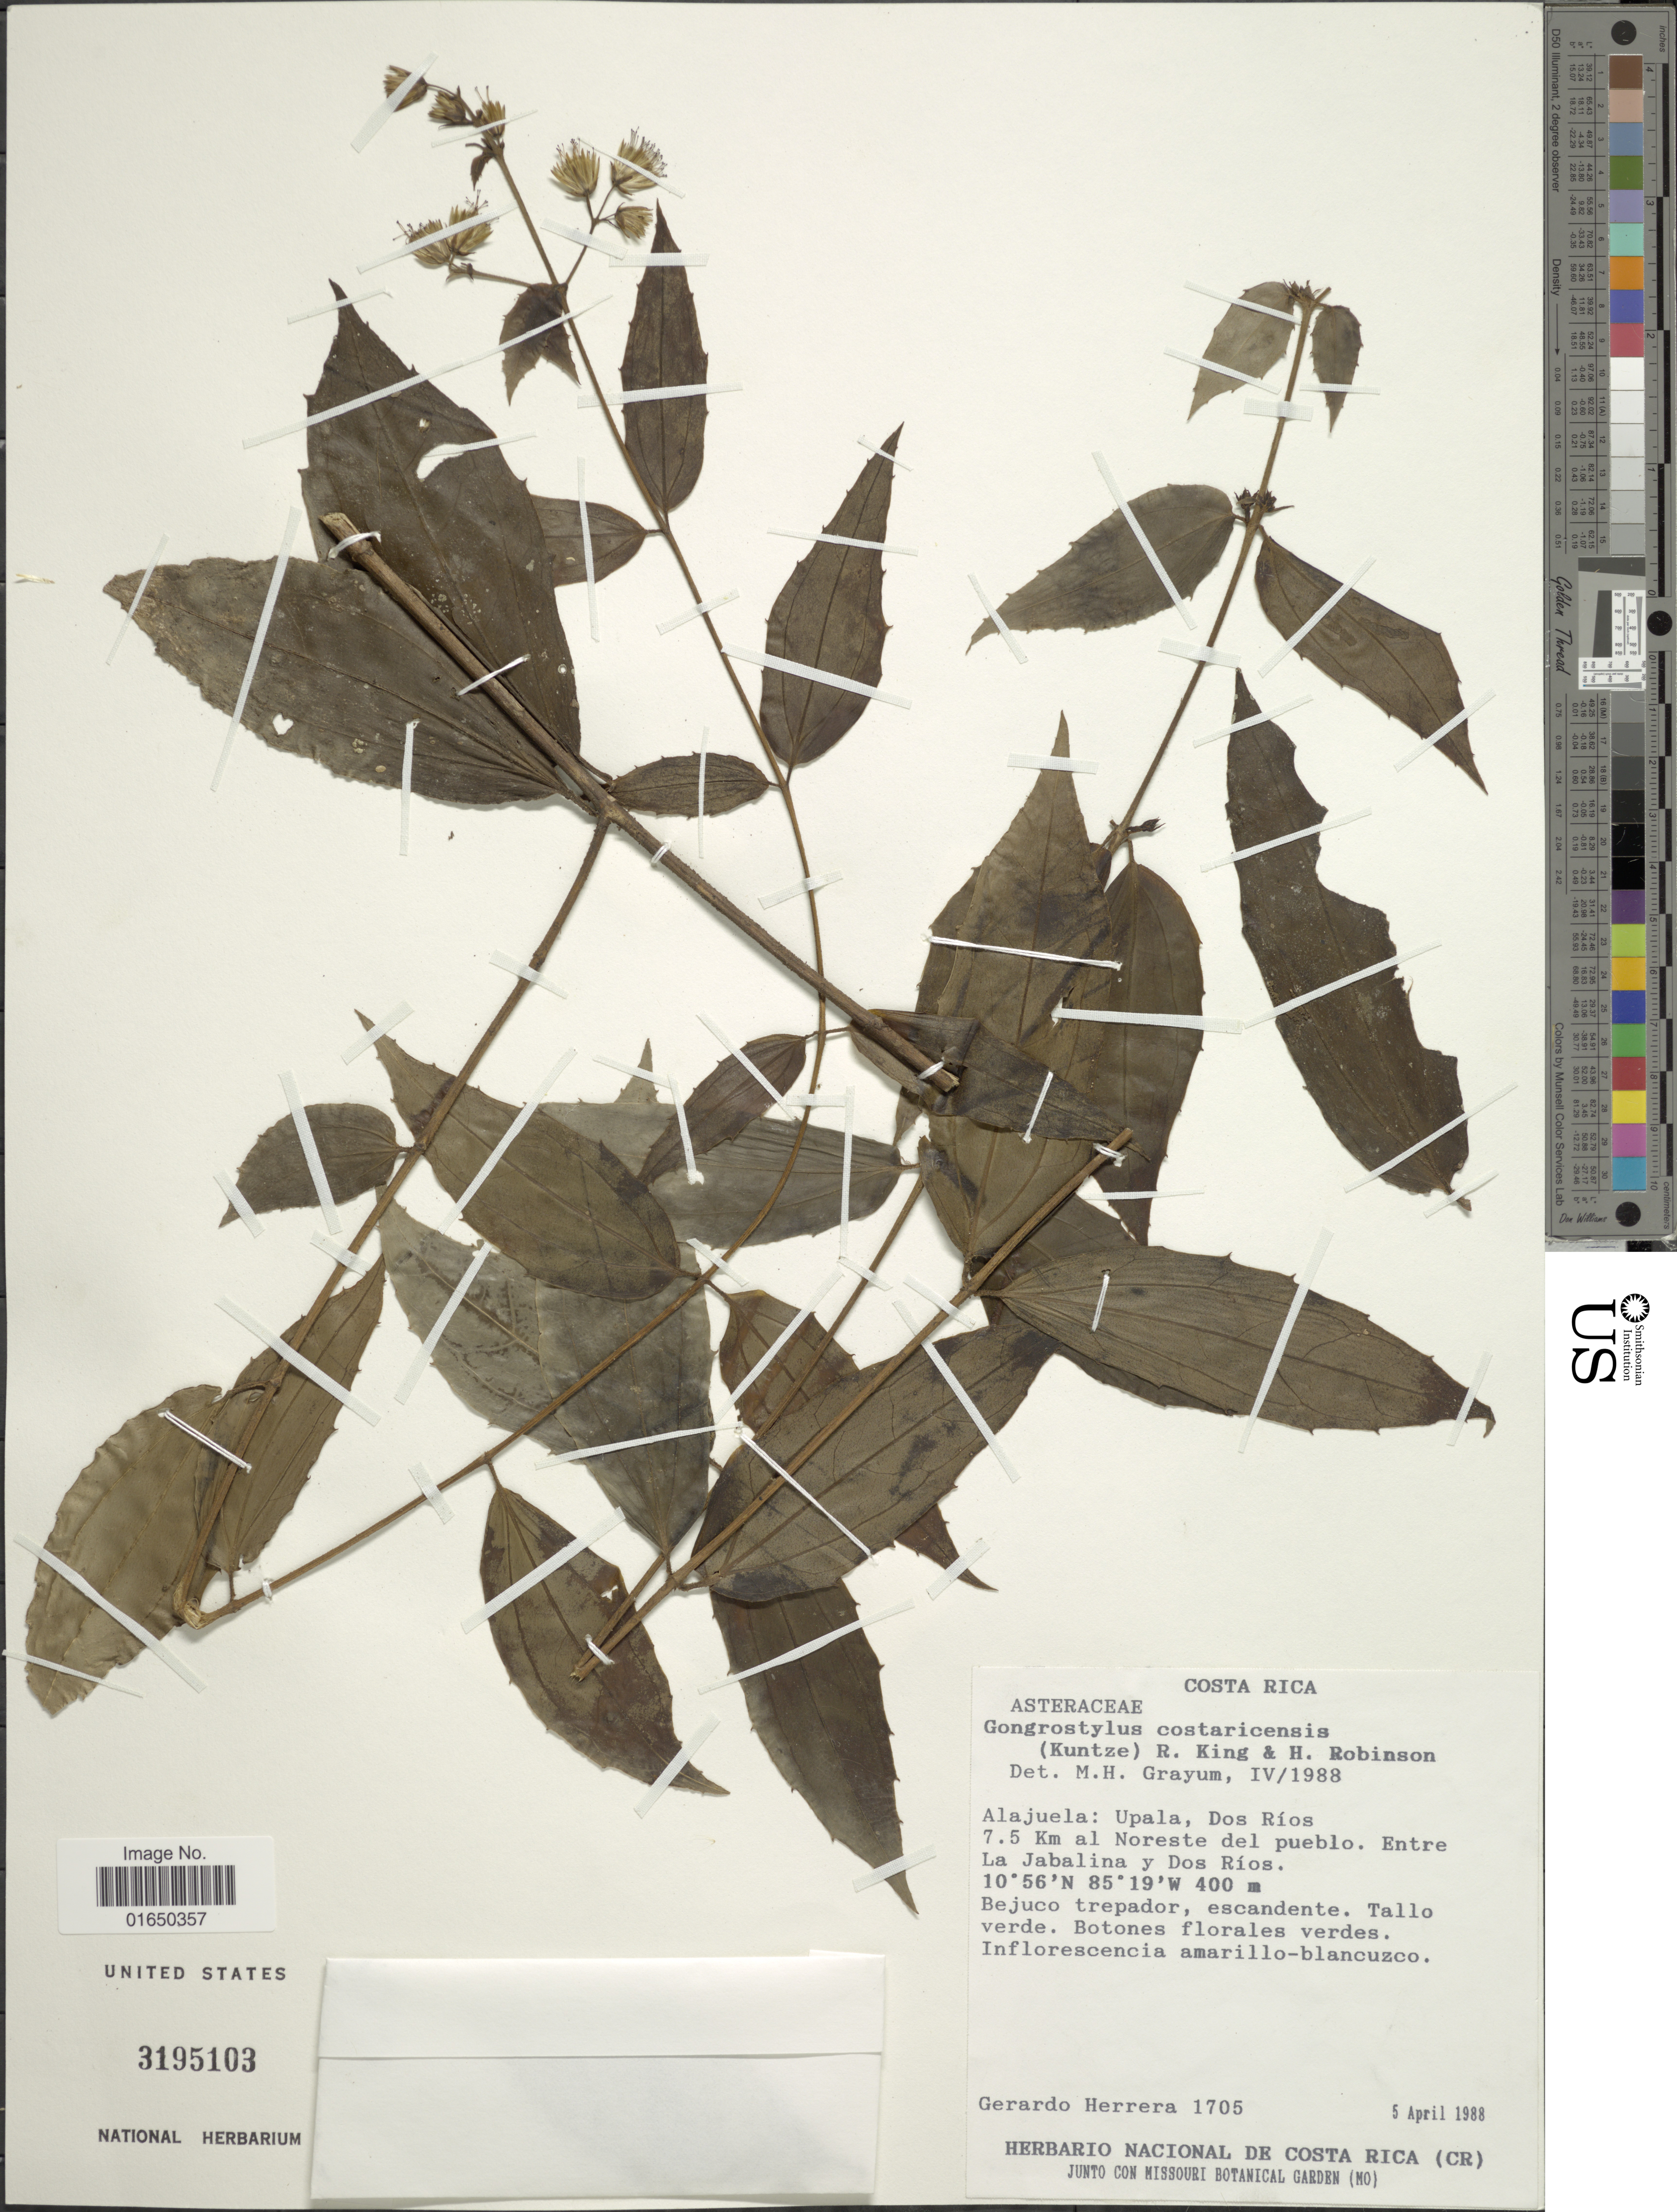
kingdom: Plantae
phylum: Tracheophyta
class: Magnoliopsida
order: Asterales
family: Asteraceae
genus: Gongrostylus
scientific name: Gongrostylus costaricensis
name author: (Kuntze) R.M. King & H. Rob.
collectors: G. Herrera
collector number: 1705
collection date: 1988-04-05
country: Costa Rica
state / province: Alajuela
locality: Upala, Dos Rios, 7.5 km al Noreste del pueblo, Entre La Jabalina y Dos Rios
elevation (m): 400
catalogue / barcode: US 3195103